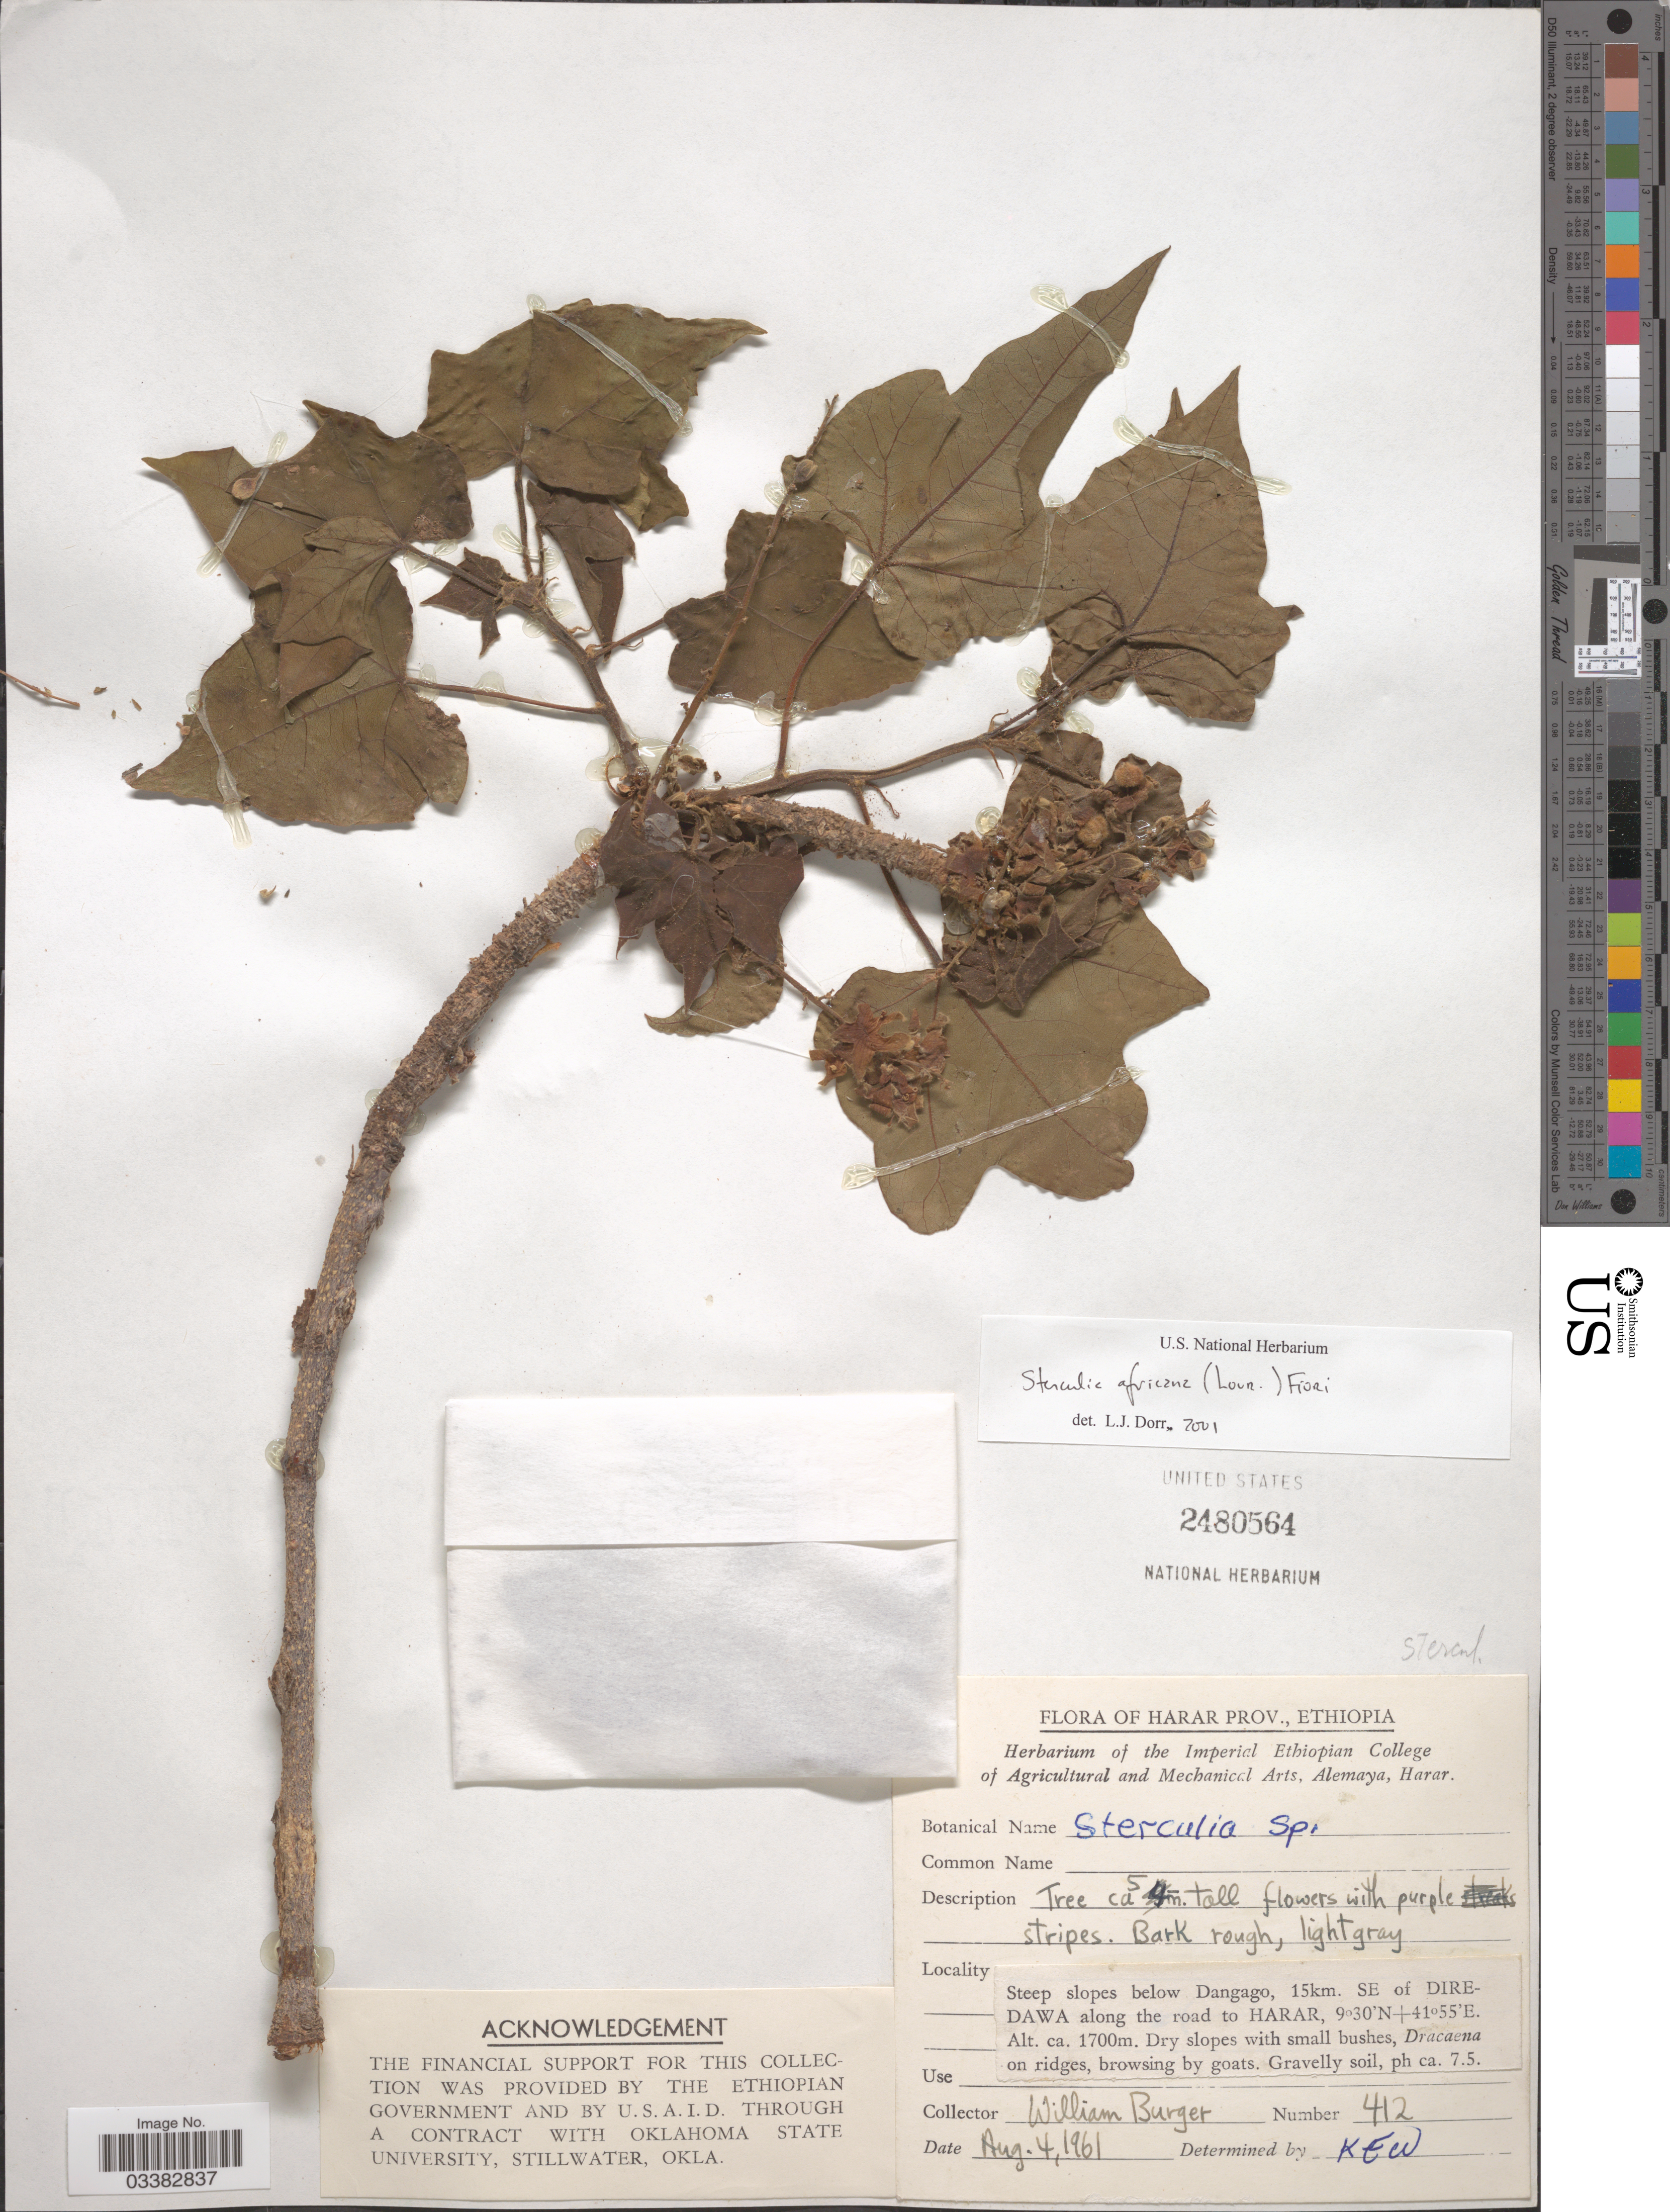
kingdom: Plantae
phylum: Tracheophyta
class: Magnoliopsida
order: Malvales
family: Malvaceae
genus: Sterculia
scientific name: Sterculia africana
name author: (Lour.) Fiori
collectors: W. Burger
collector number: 412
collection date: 1961-08-04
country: Ethiopia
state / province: Dire Dawa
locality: Harar Prov. Steep slopes below Dangago, 15km. SE of Dire-Dawa along the road to Harar.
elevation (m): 1700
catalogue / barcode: US 2480564